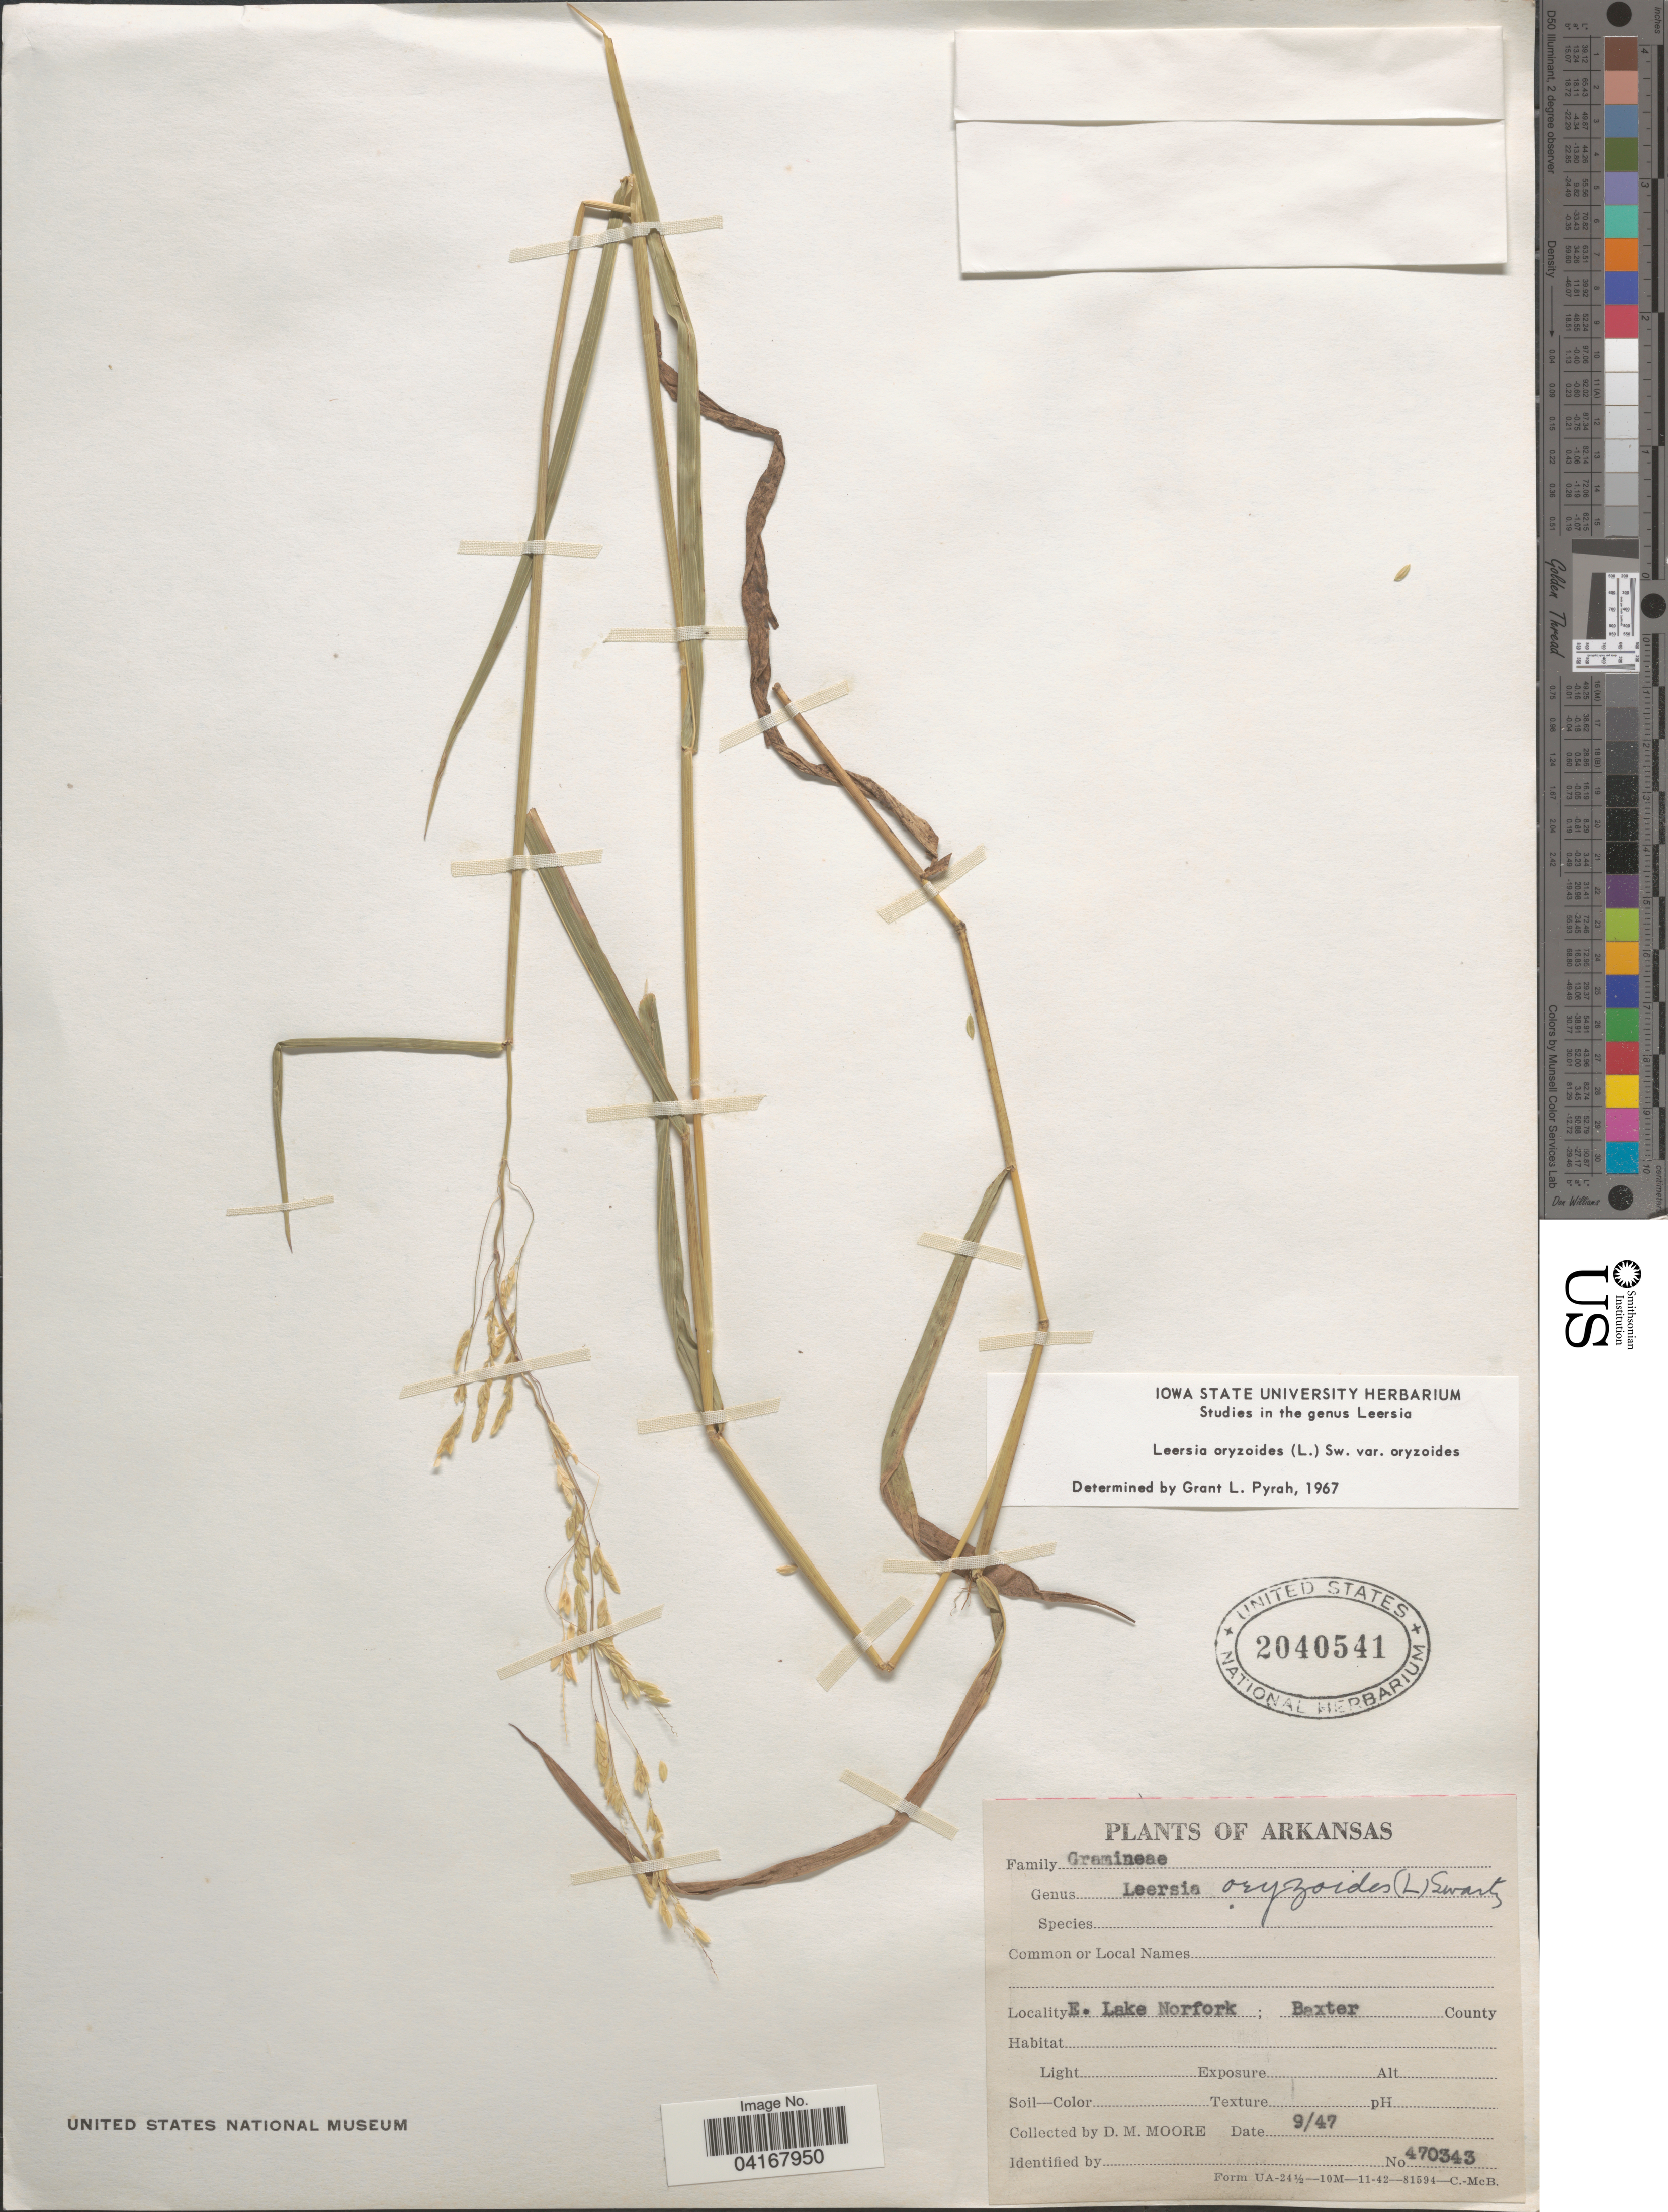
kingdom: Plantae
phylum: Tracheophyta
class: Liliopsida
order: Poales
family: Poaceae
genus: Leersia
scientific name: Leersia oryzoides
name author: (L.) Sw.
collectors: D. Moore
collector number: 470343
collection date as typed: Transcribed d/m/y: /9/47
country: United States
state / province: Arkansas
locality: E. Lake Norfork; Baxter County.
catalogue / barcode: US 2040541